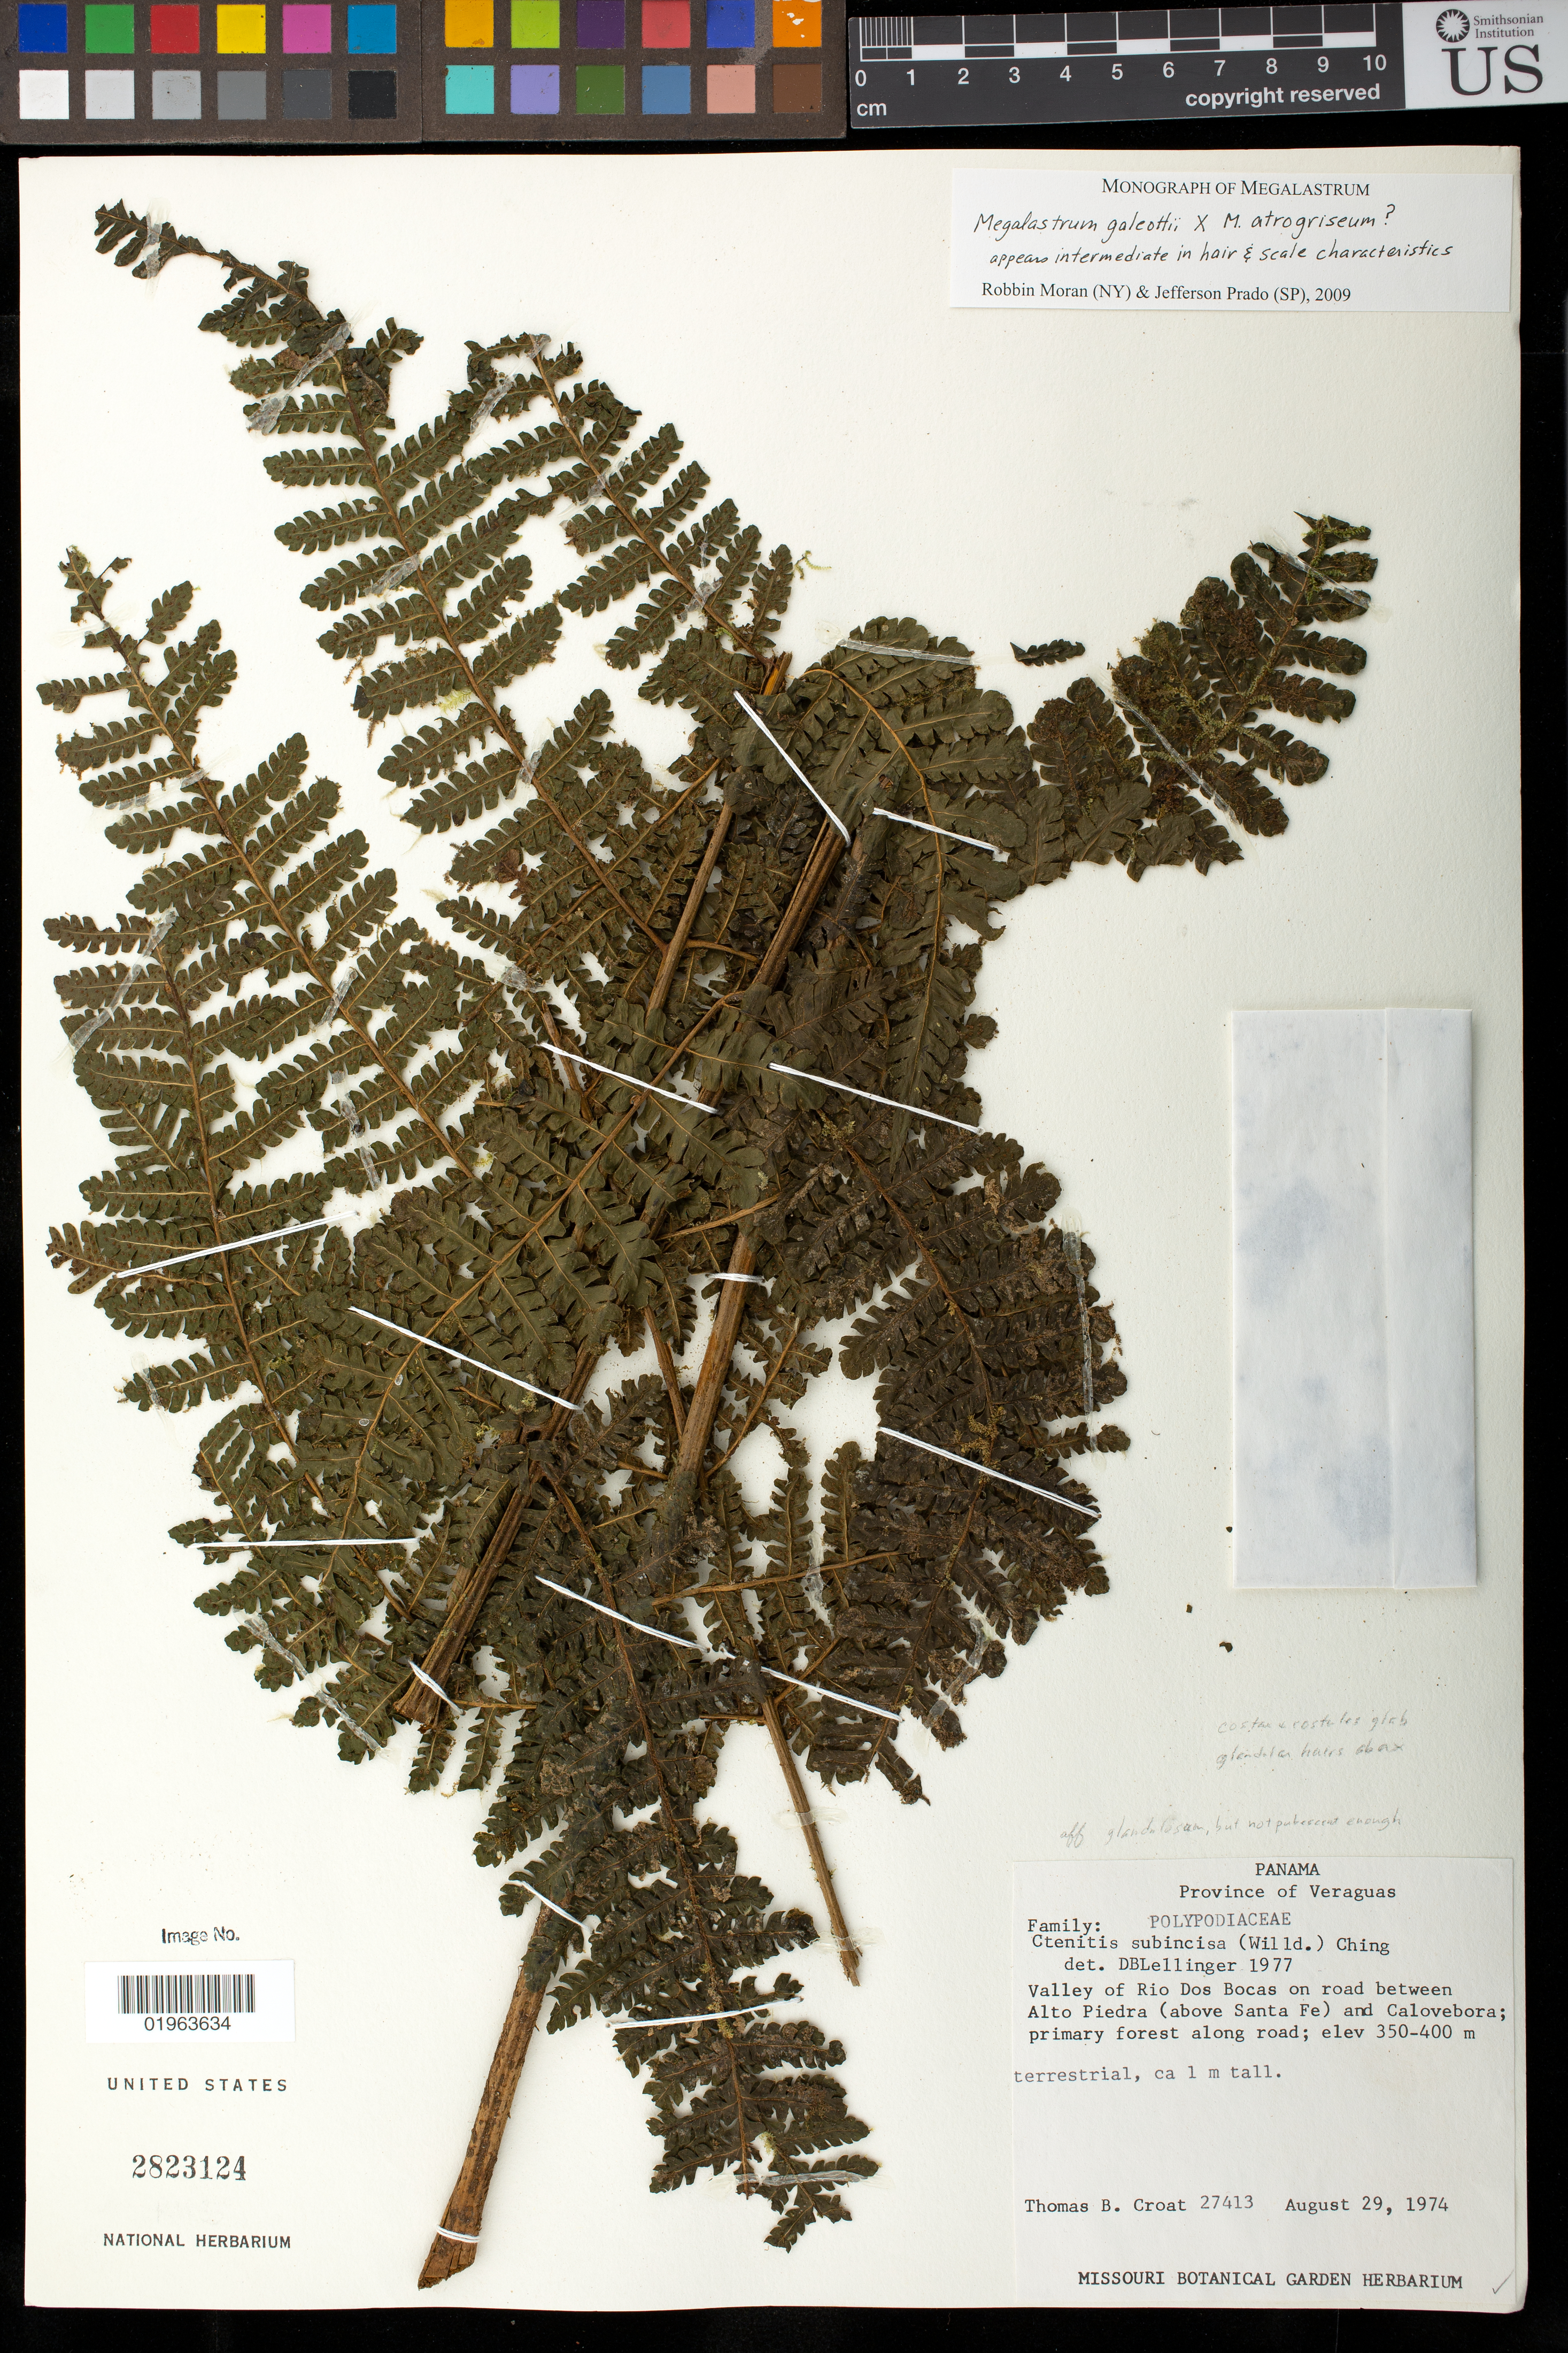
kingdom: Plantae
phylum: Tracheophyta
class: Polypodiopsida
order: Polypodiales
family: Dryopteridaceae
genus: Megalastrum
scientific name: Megalastrum galeottii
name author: (M. Martens) R.C. Moran & J. Prado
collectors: T. B. Croat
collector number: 27413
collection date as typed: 29 Aug 1974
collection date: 1974-08-29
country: Panama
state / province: Veraguas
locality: Valley of Rio Dos Bocas on road between Alto Piedra (above Santa Fe) and Calovebora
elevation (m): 350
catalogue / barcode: US 2823124